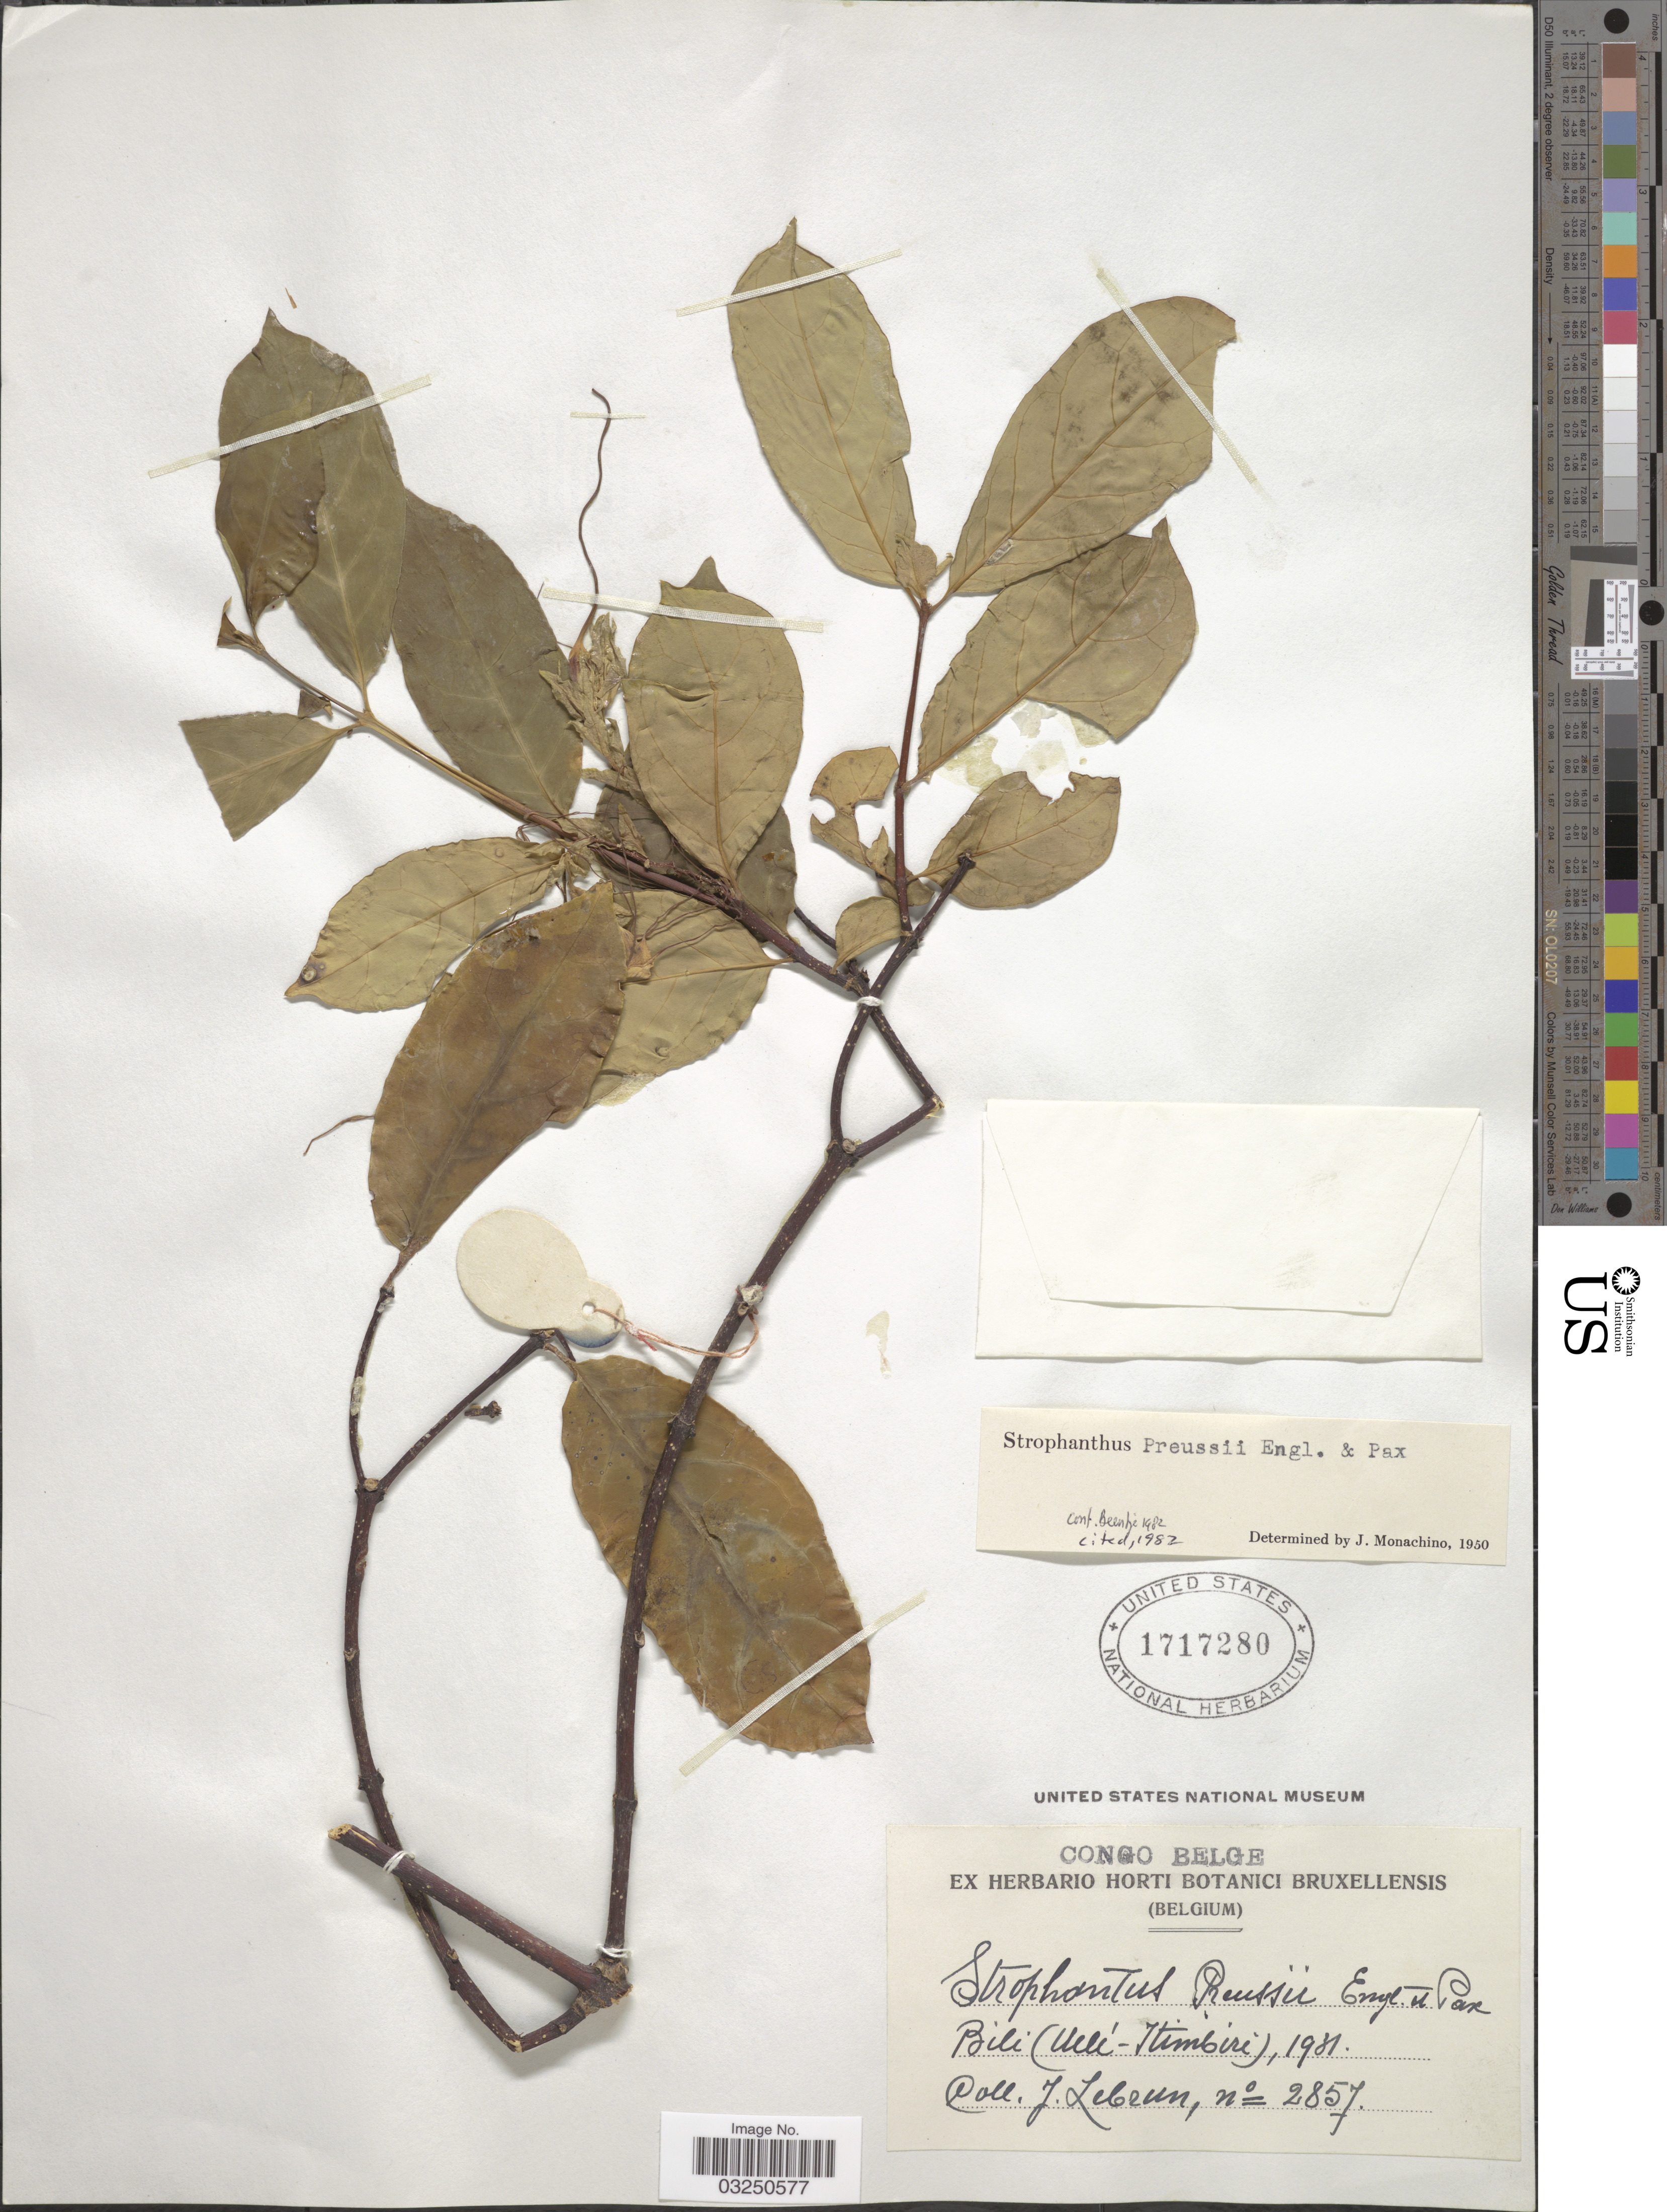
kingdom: Plantae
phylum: Tracheophyta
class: Magnoliopsida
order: Gentianales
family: Apocynaceae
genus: Strophanthus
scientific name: Strophanthus preussii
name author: Engl. & Pax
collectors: J. A. Lebrun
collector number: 2857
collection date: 1931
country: Congo, Democratic Republic of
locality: Congo Belge. Bili (Ullí-Itimbiri).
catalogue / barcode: US 1717280